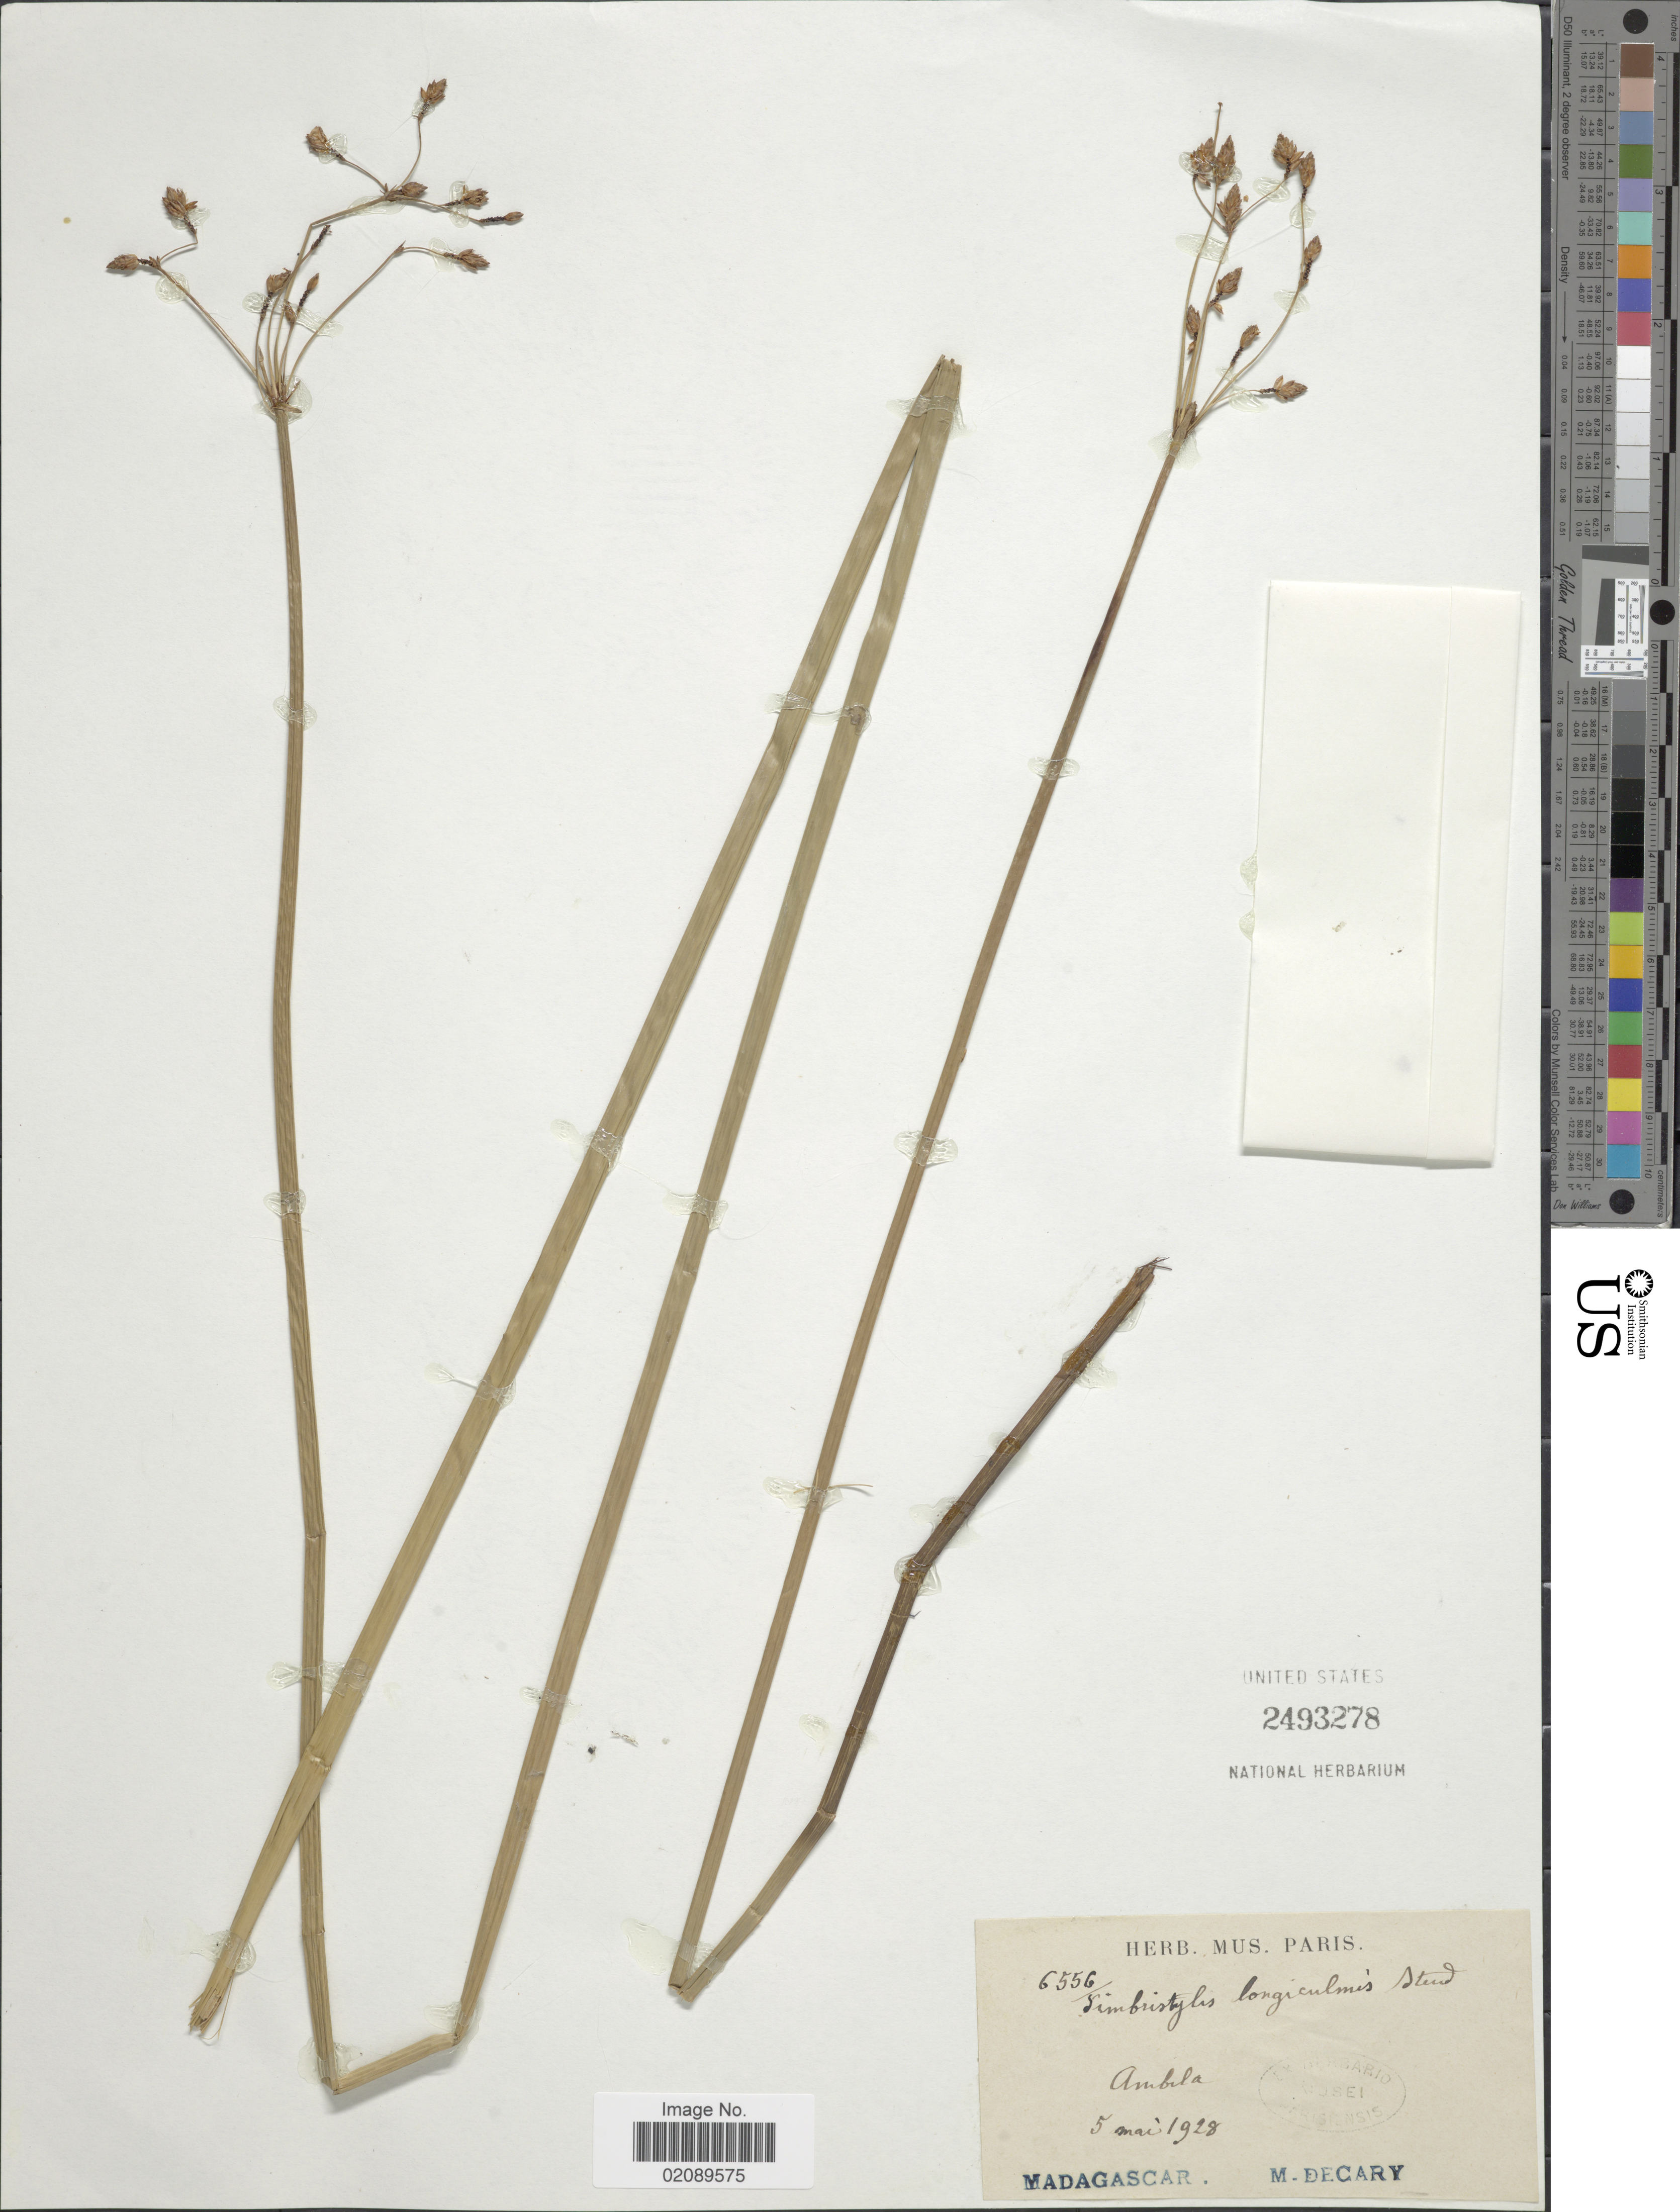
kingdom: Plantae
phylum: Tracheophyta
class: Liliopsida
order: Poales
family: Cyperaceae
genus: Fimbristylis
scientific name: Fimbristylis bivalvis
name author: (Lam.)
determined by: Strong, Mark T., (BOT), Smithsonian Institution - National Museum of Natural History (UNITED STATES)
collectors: R. Decary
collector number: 6556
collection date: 1928-05-05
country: Madagascar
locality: Ambila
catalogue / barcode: US 2493278